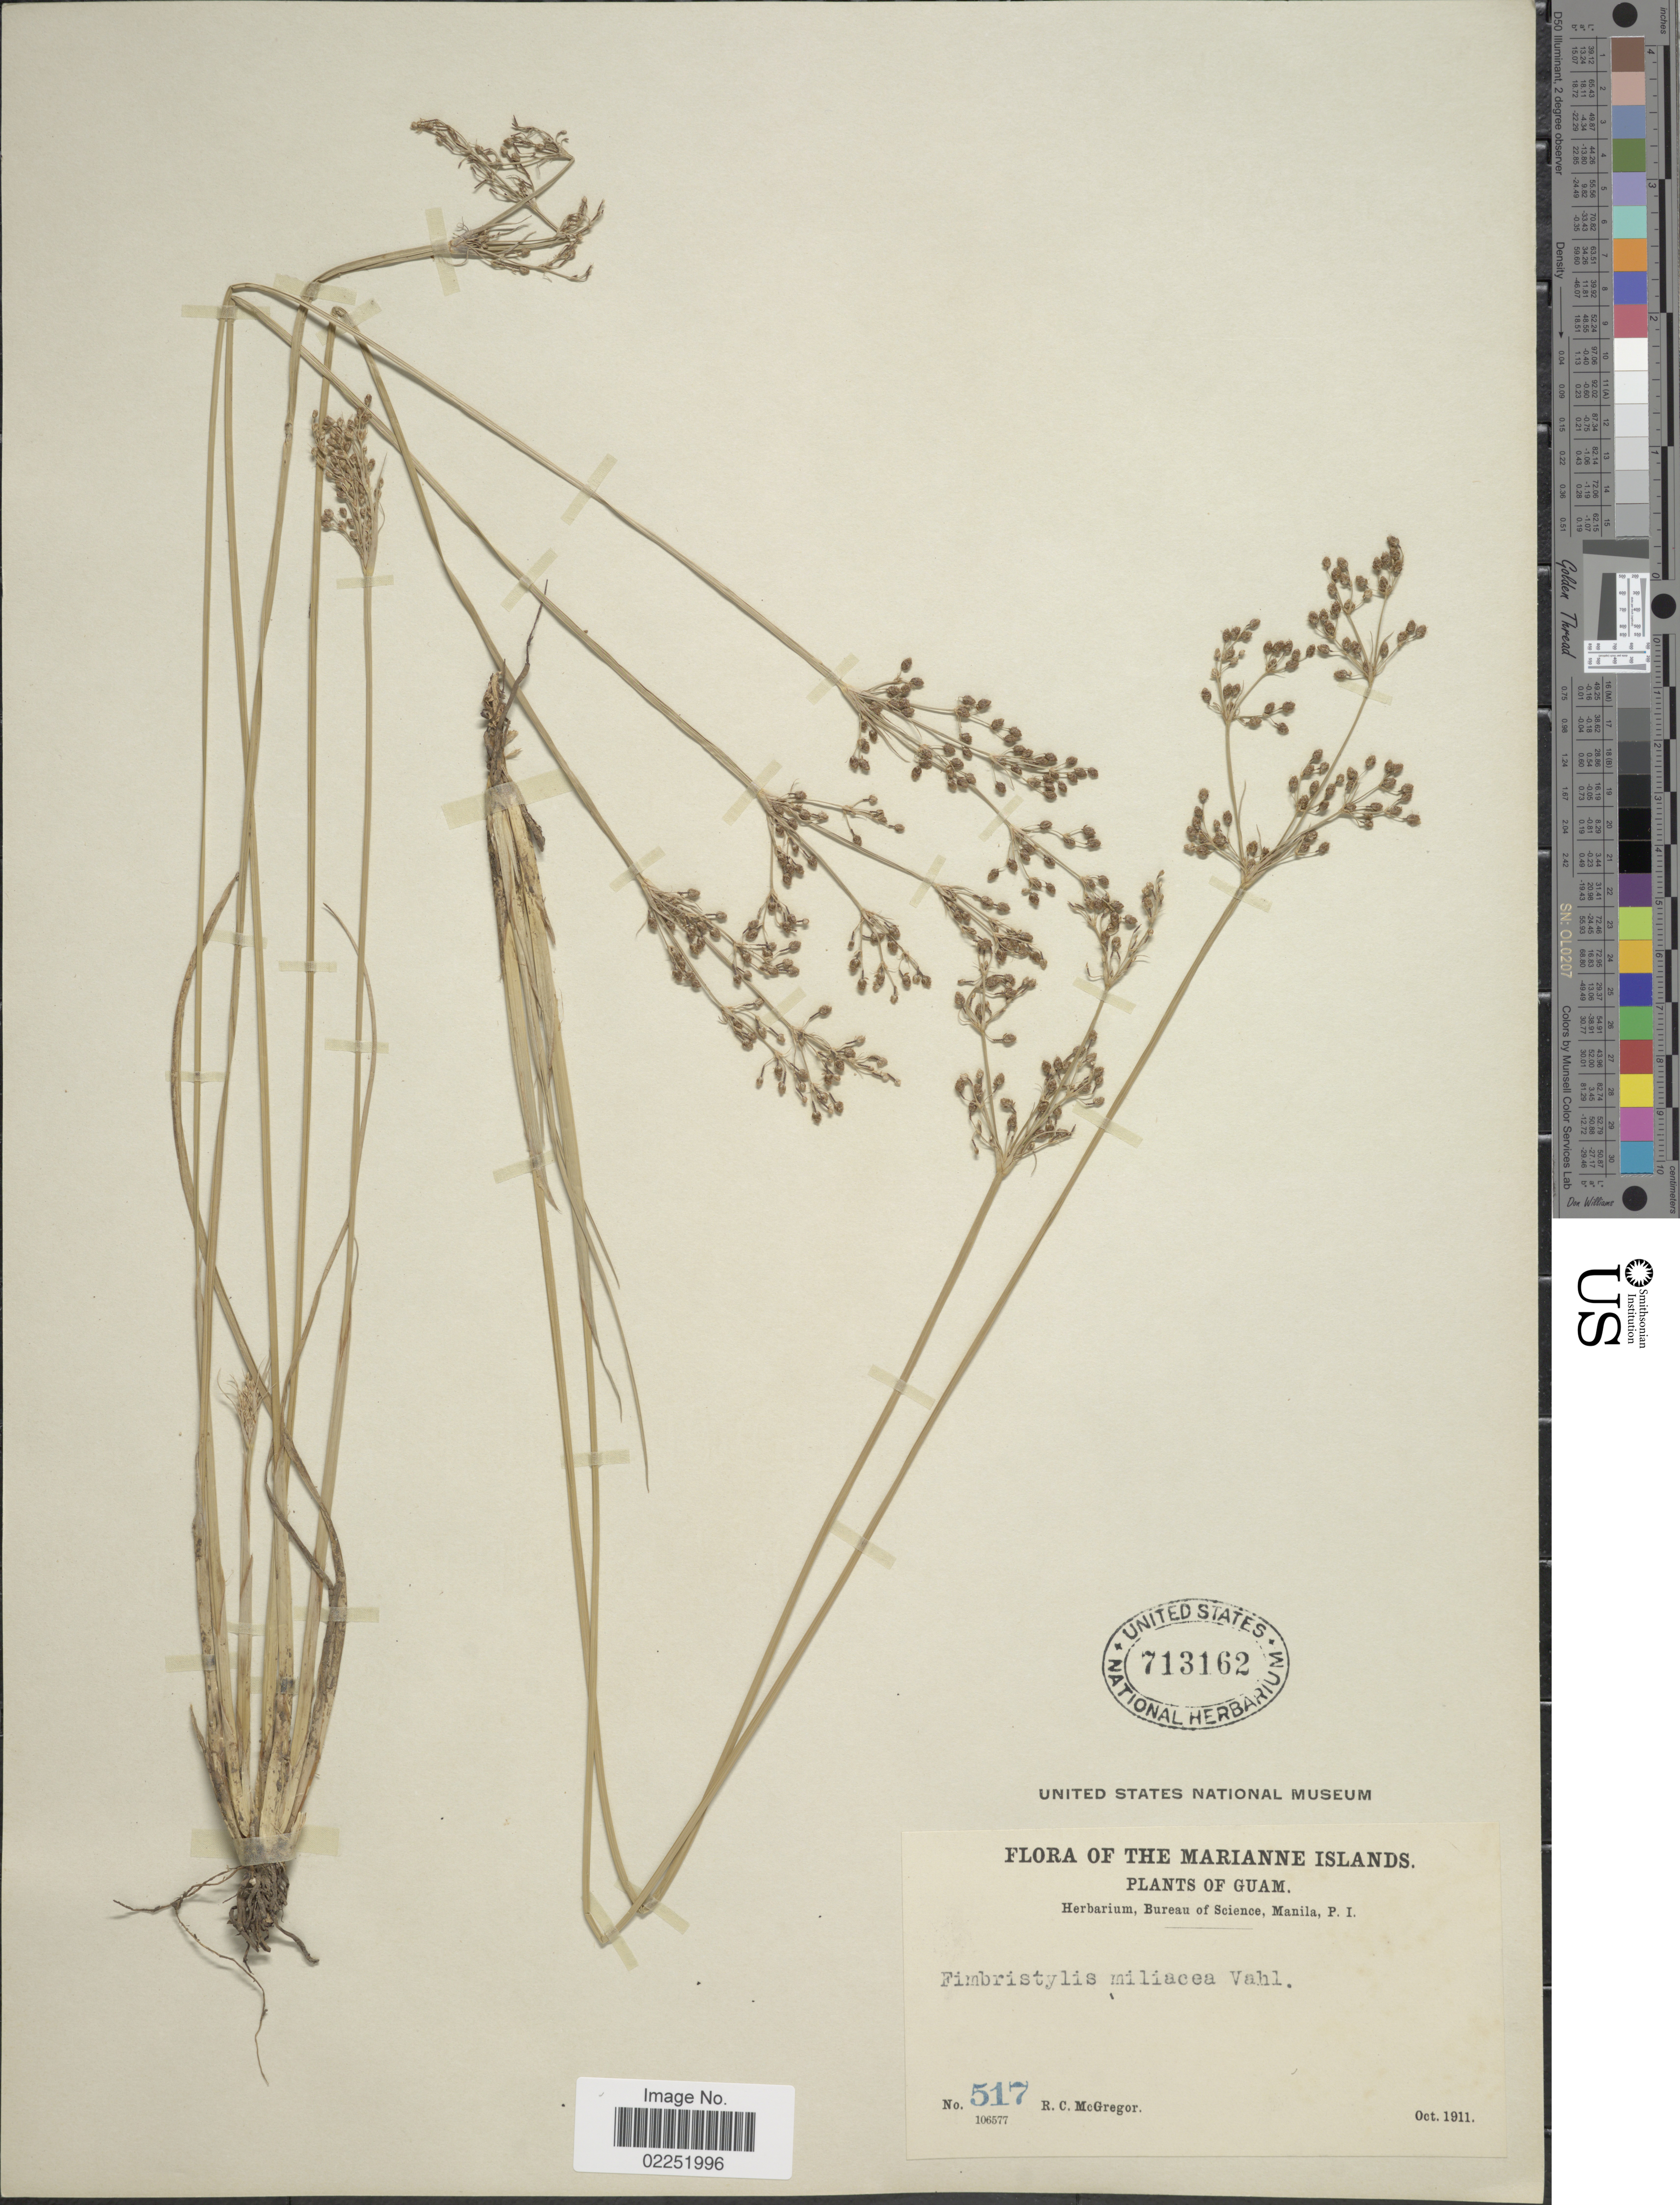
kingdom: Plantae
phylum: Tracheophyta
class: Liliopsida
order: Poales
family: Cyperaceae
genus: Fimbristylis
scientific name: Fimbristylis littoralis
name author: Gaudich.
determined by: Strong, M. T., (US), Smithsonian Institution - National Museum of Natural History (UNITED STATES)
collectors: R. C. McGregor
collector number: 517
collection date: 1911-10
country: Guam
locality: The Marianne Islands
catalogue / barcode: US 713162